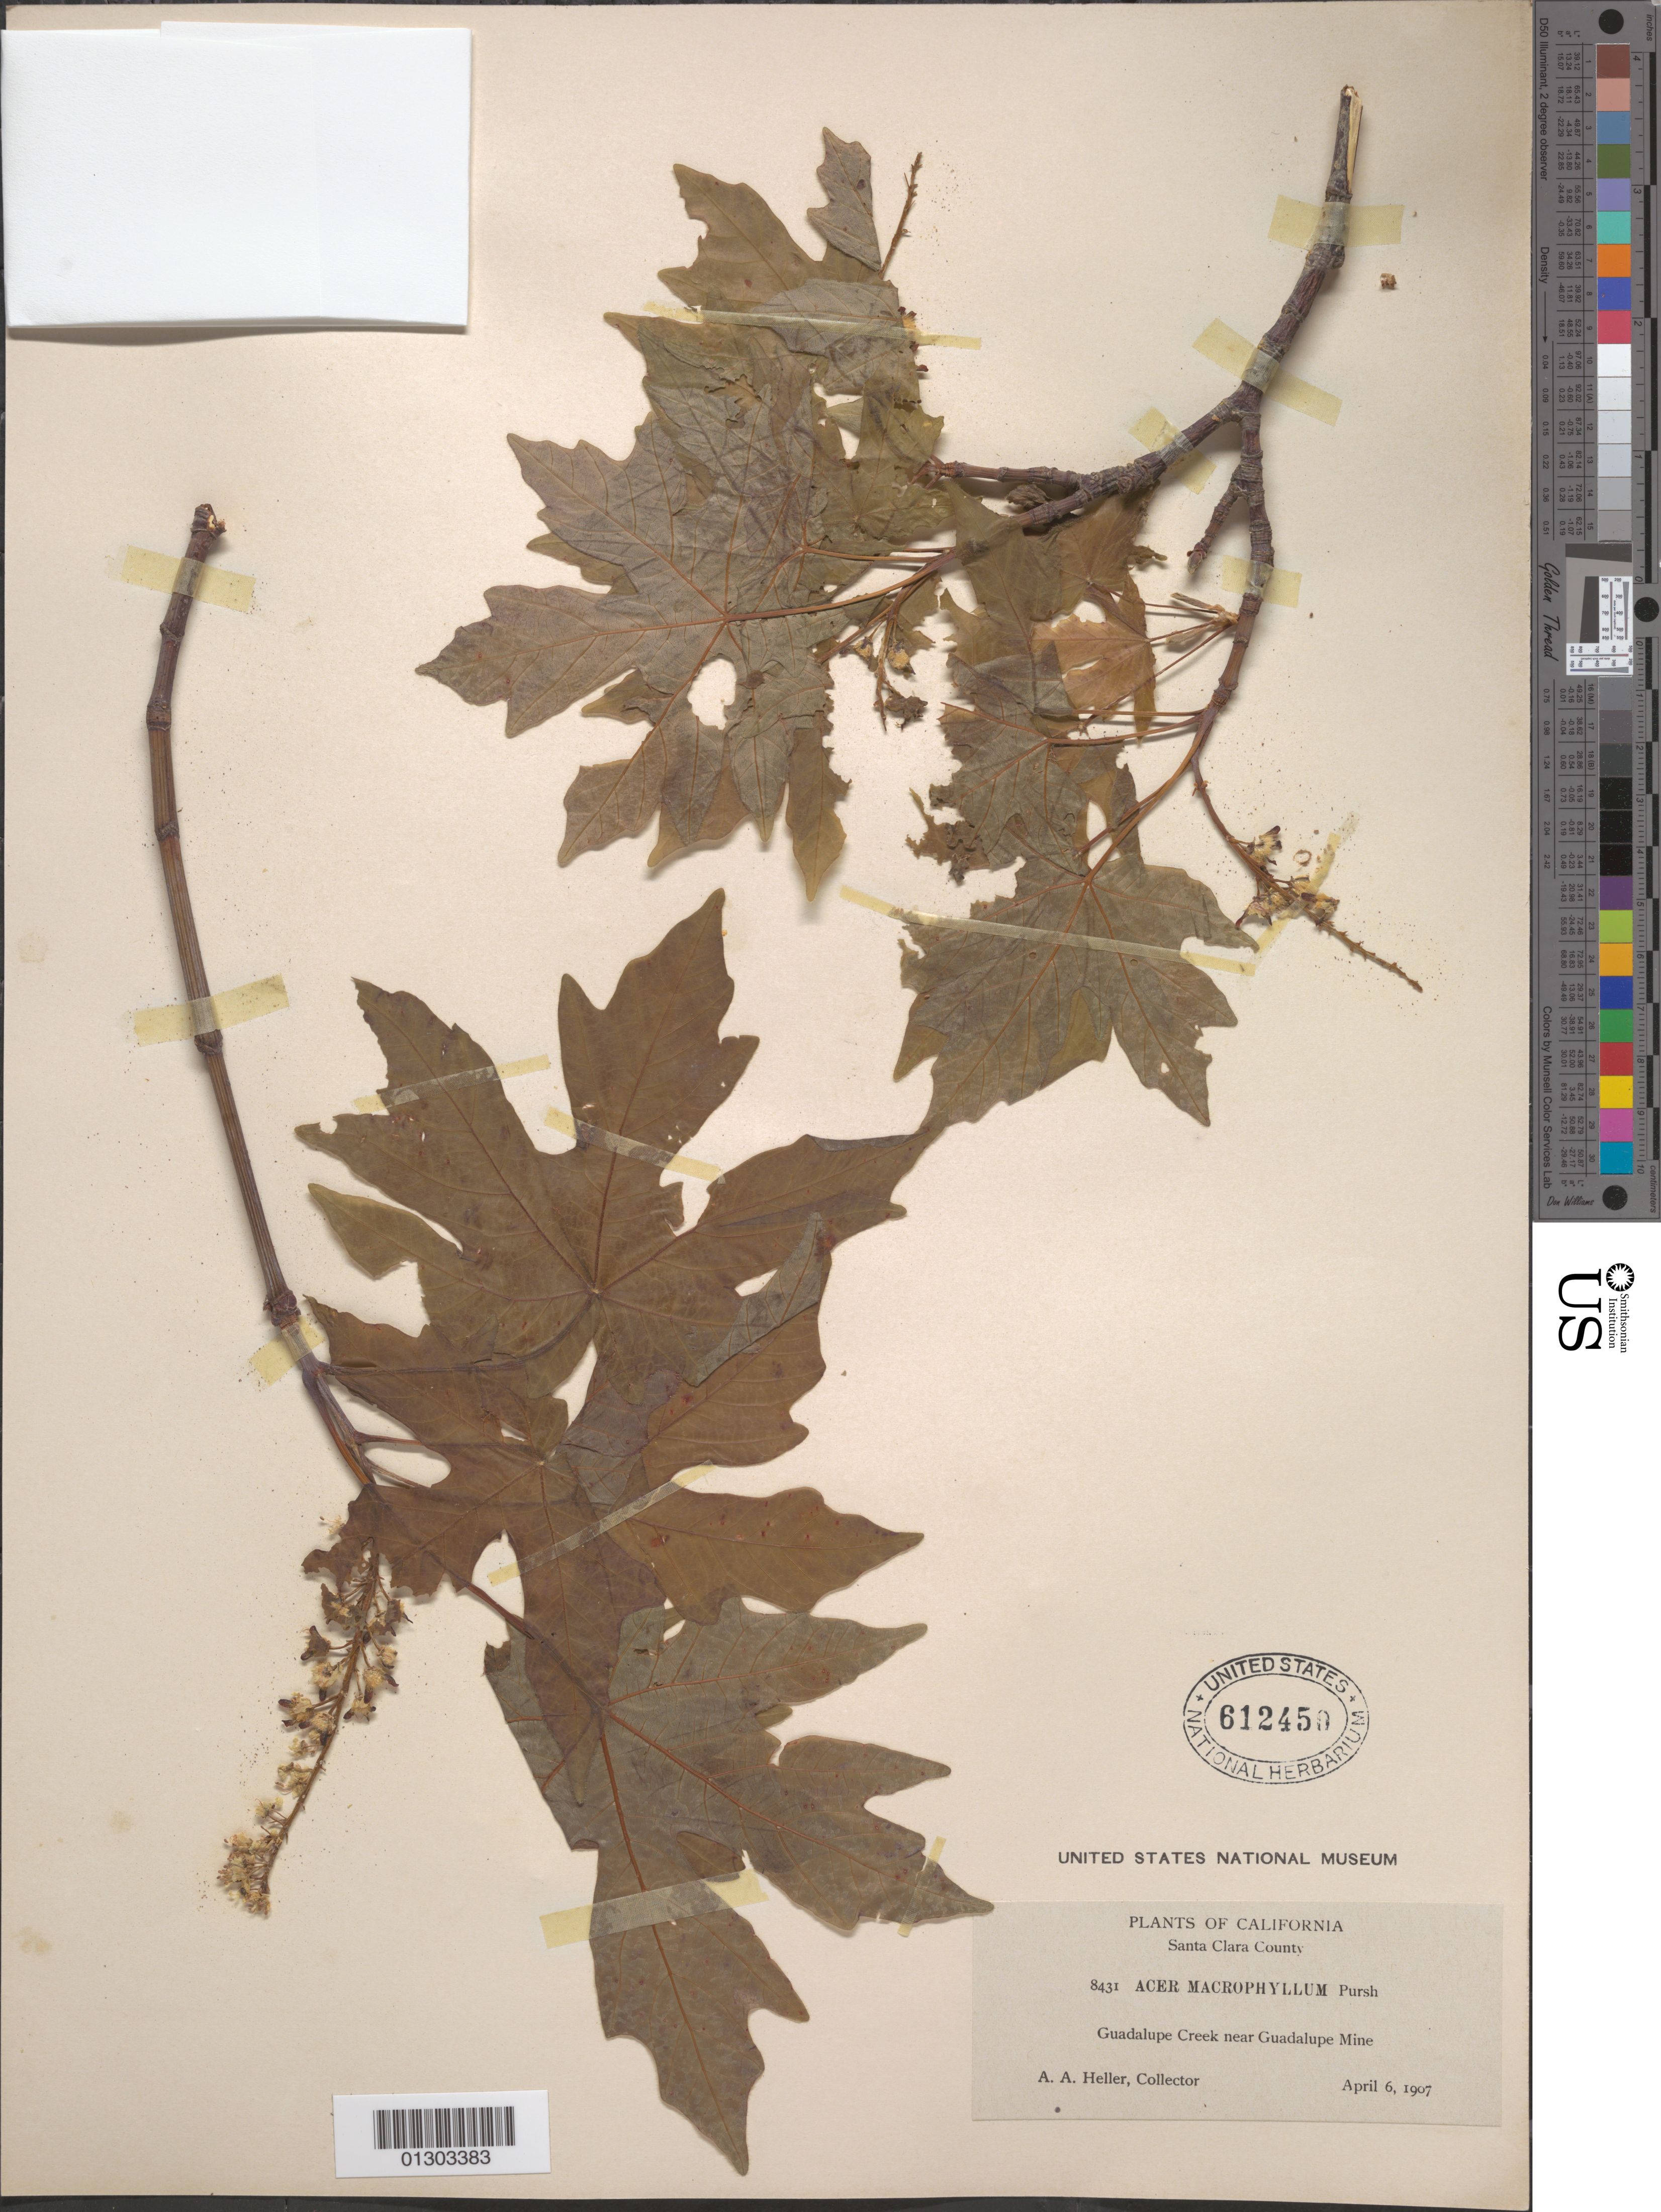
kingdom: Plantae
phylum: Tracheophyta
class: Magnoliopsida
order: Sapindales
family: Sapindaceae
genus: Acer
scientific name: Acer macrophyllum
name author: Pursh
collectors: A. A. Heller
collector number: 8431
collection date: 1907-04-06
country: United States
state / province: California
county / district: Santa Clara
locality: Santa Clara County, Guadalupe Creek, near Guadalupe Mine.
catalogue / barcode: US 612450